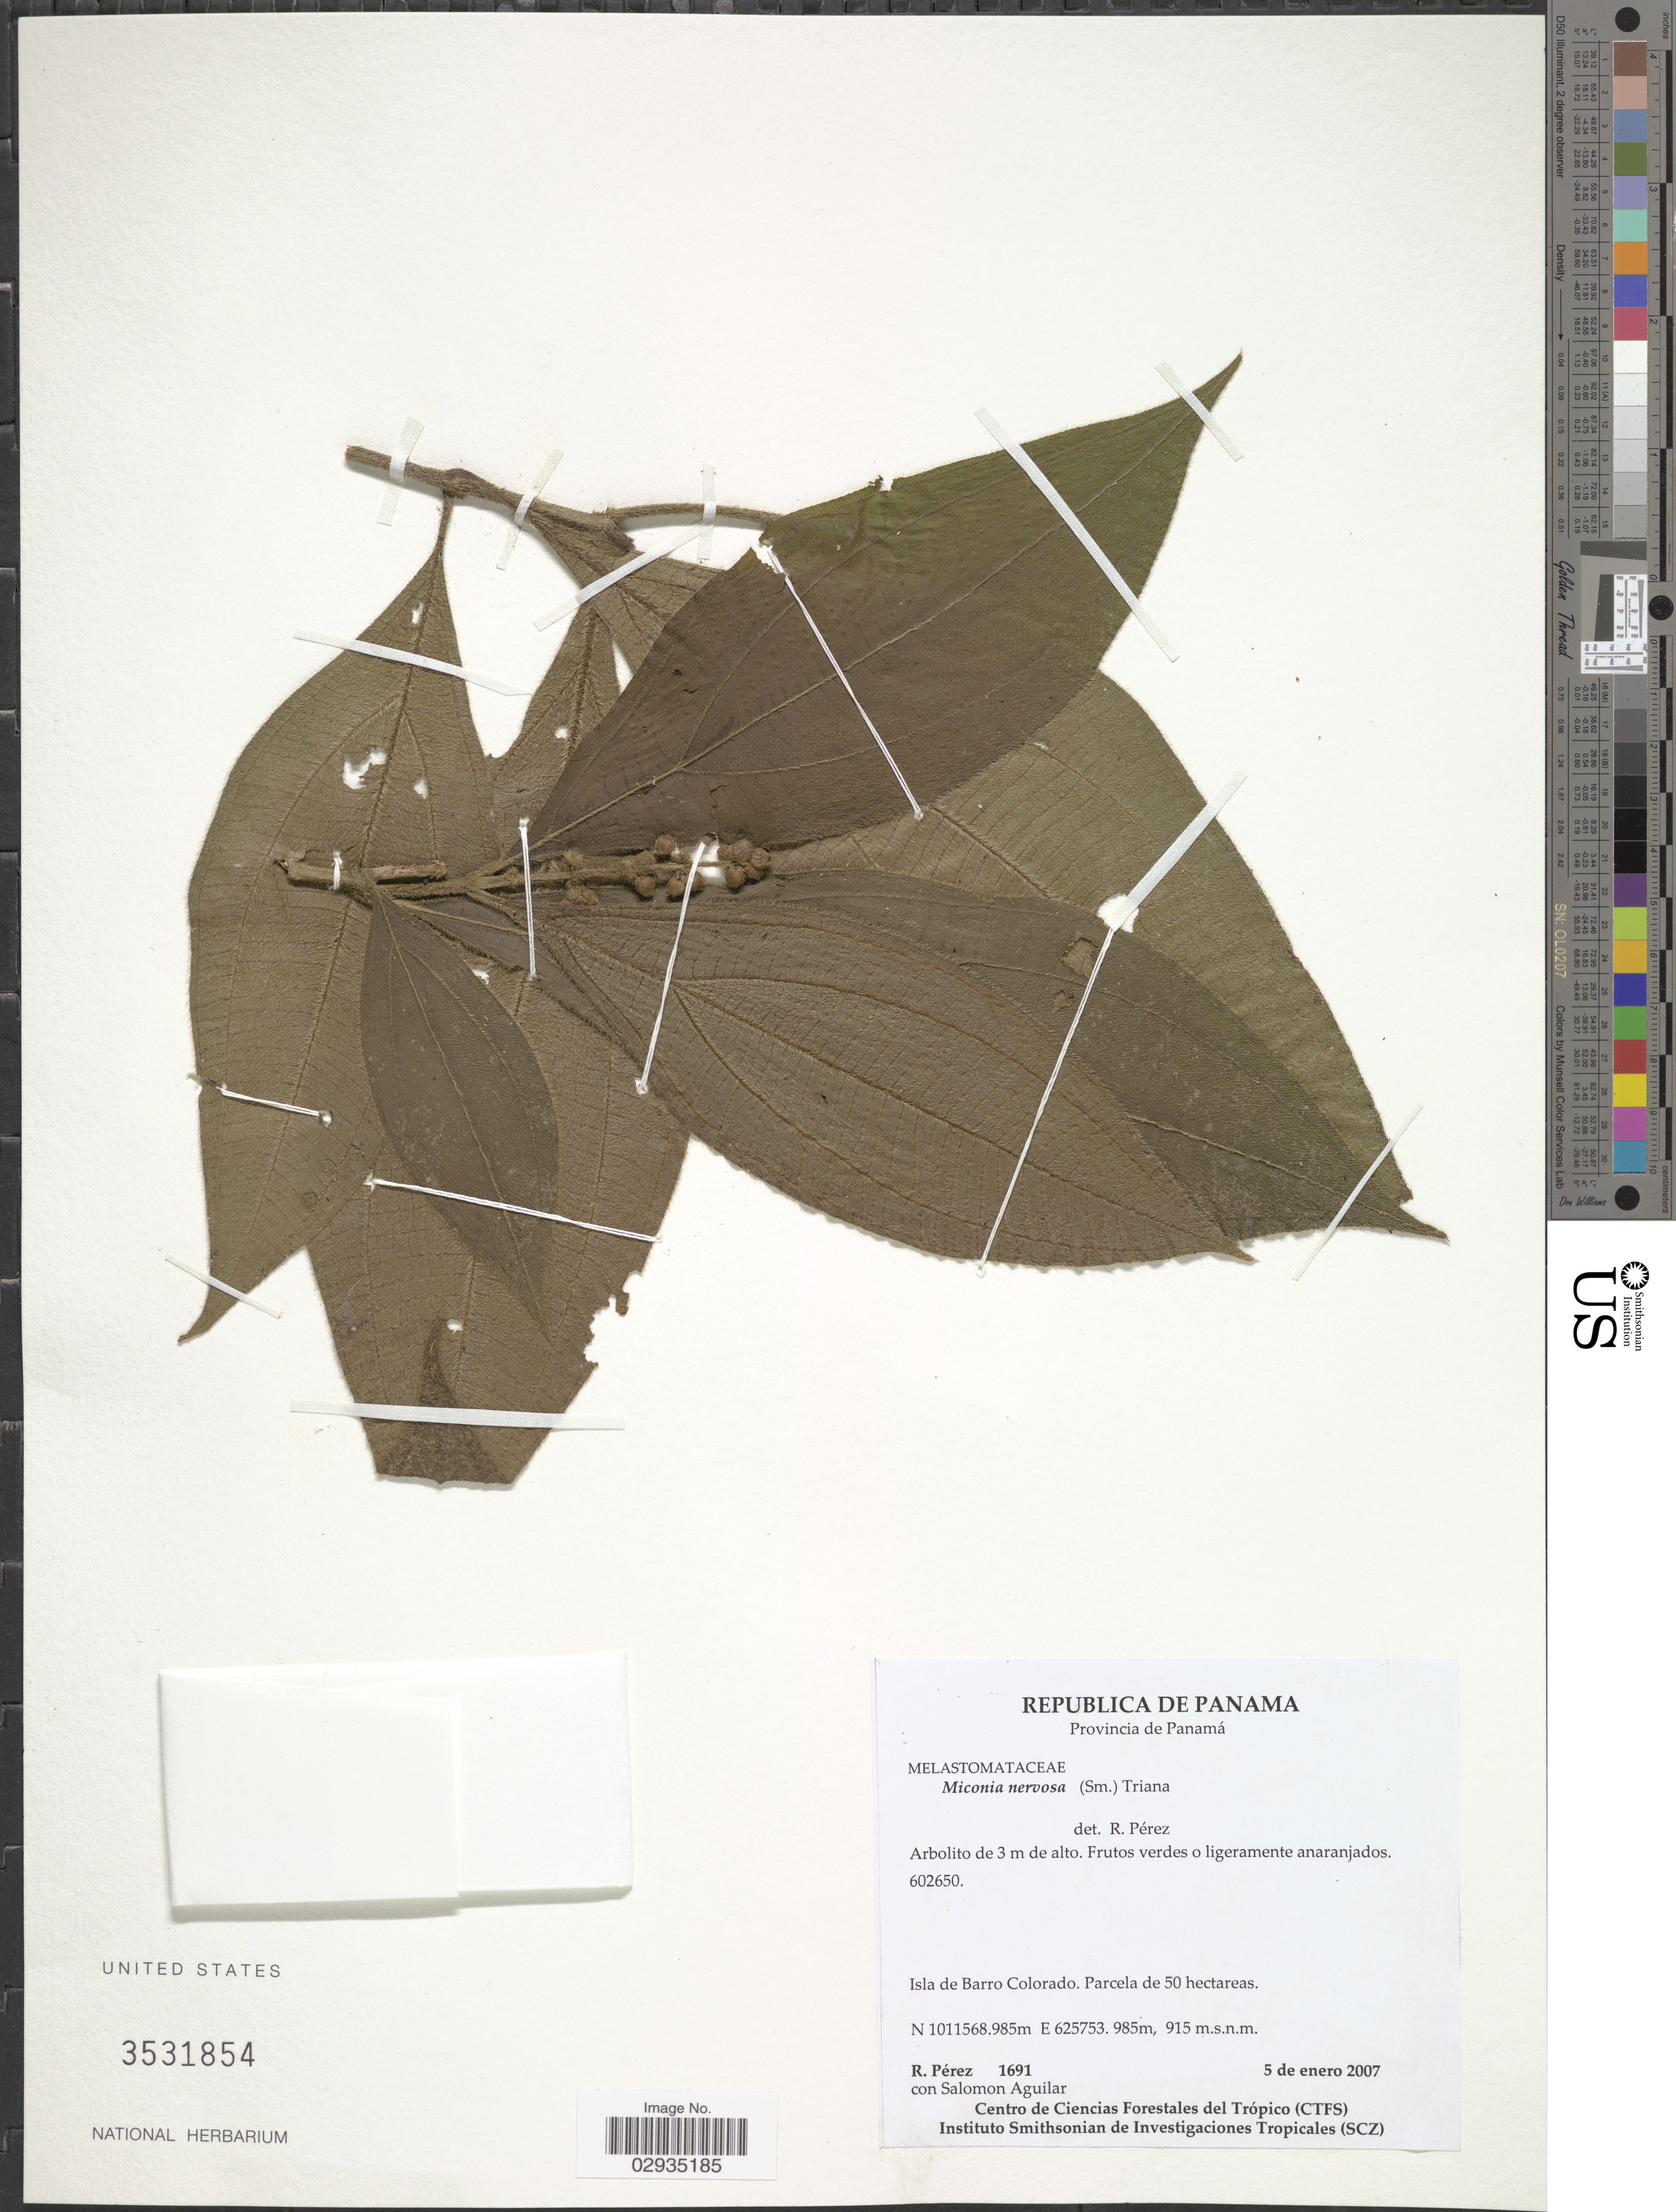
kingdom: Plantae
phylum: Tracheophyta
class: Magnoliopsida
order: Myrtales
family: Melastomataceae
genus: Miconia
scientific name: Miconia nervosa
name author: (Sm.) Triana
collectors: R. Perez & S. Aguilar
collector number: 1691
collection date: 2007-01-05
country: Panama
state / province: Panamá Oeste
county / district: Canal Zone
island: Barro Colorado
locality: Isla de Barro Colorado.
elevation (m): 915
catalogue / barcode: US 3531854